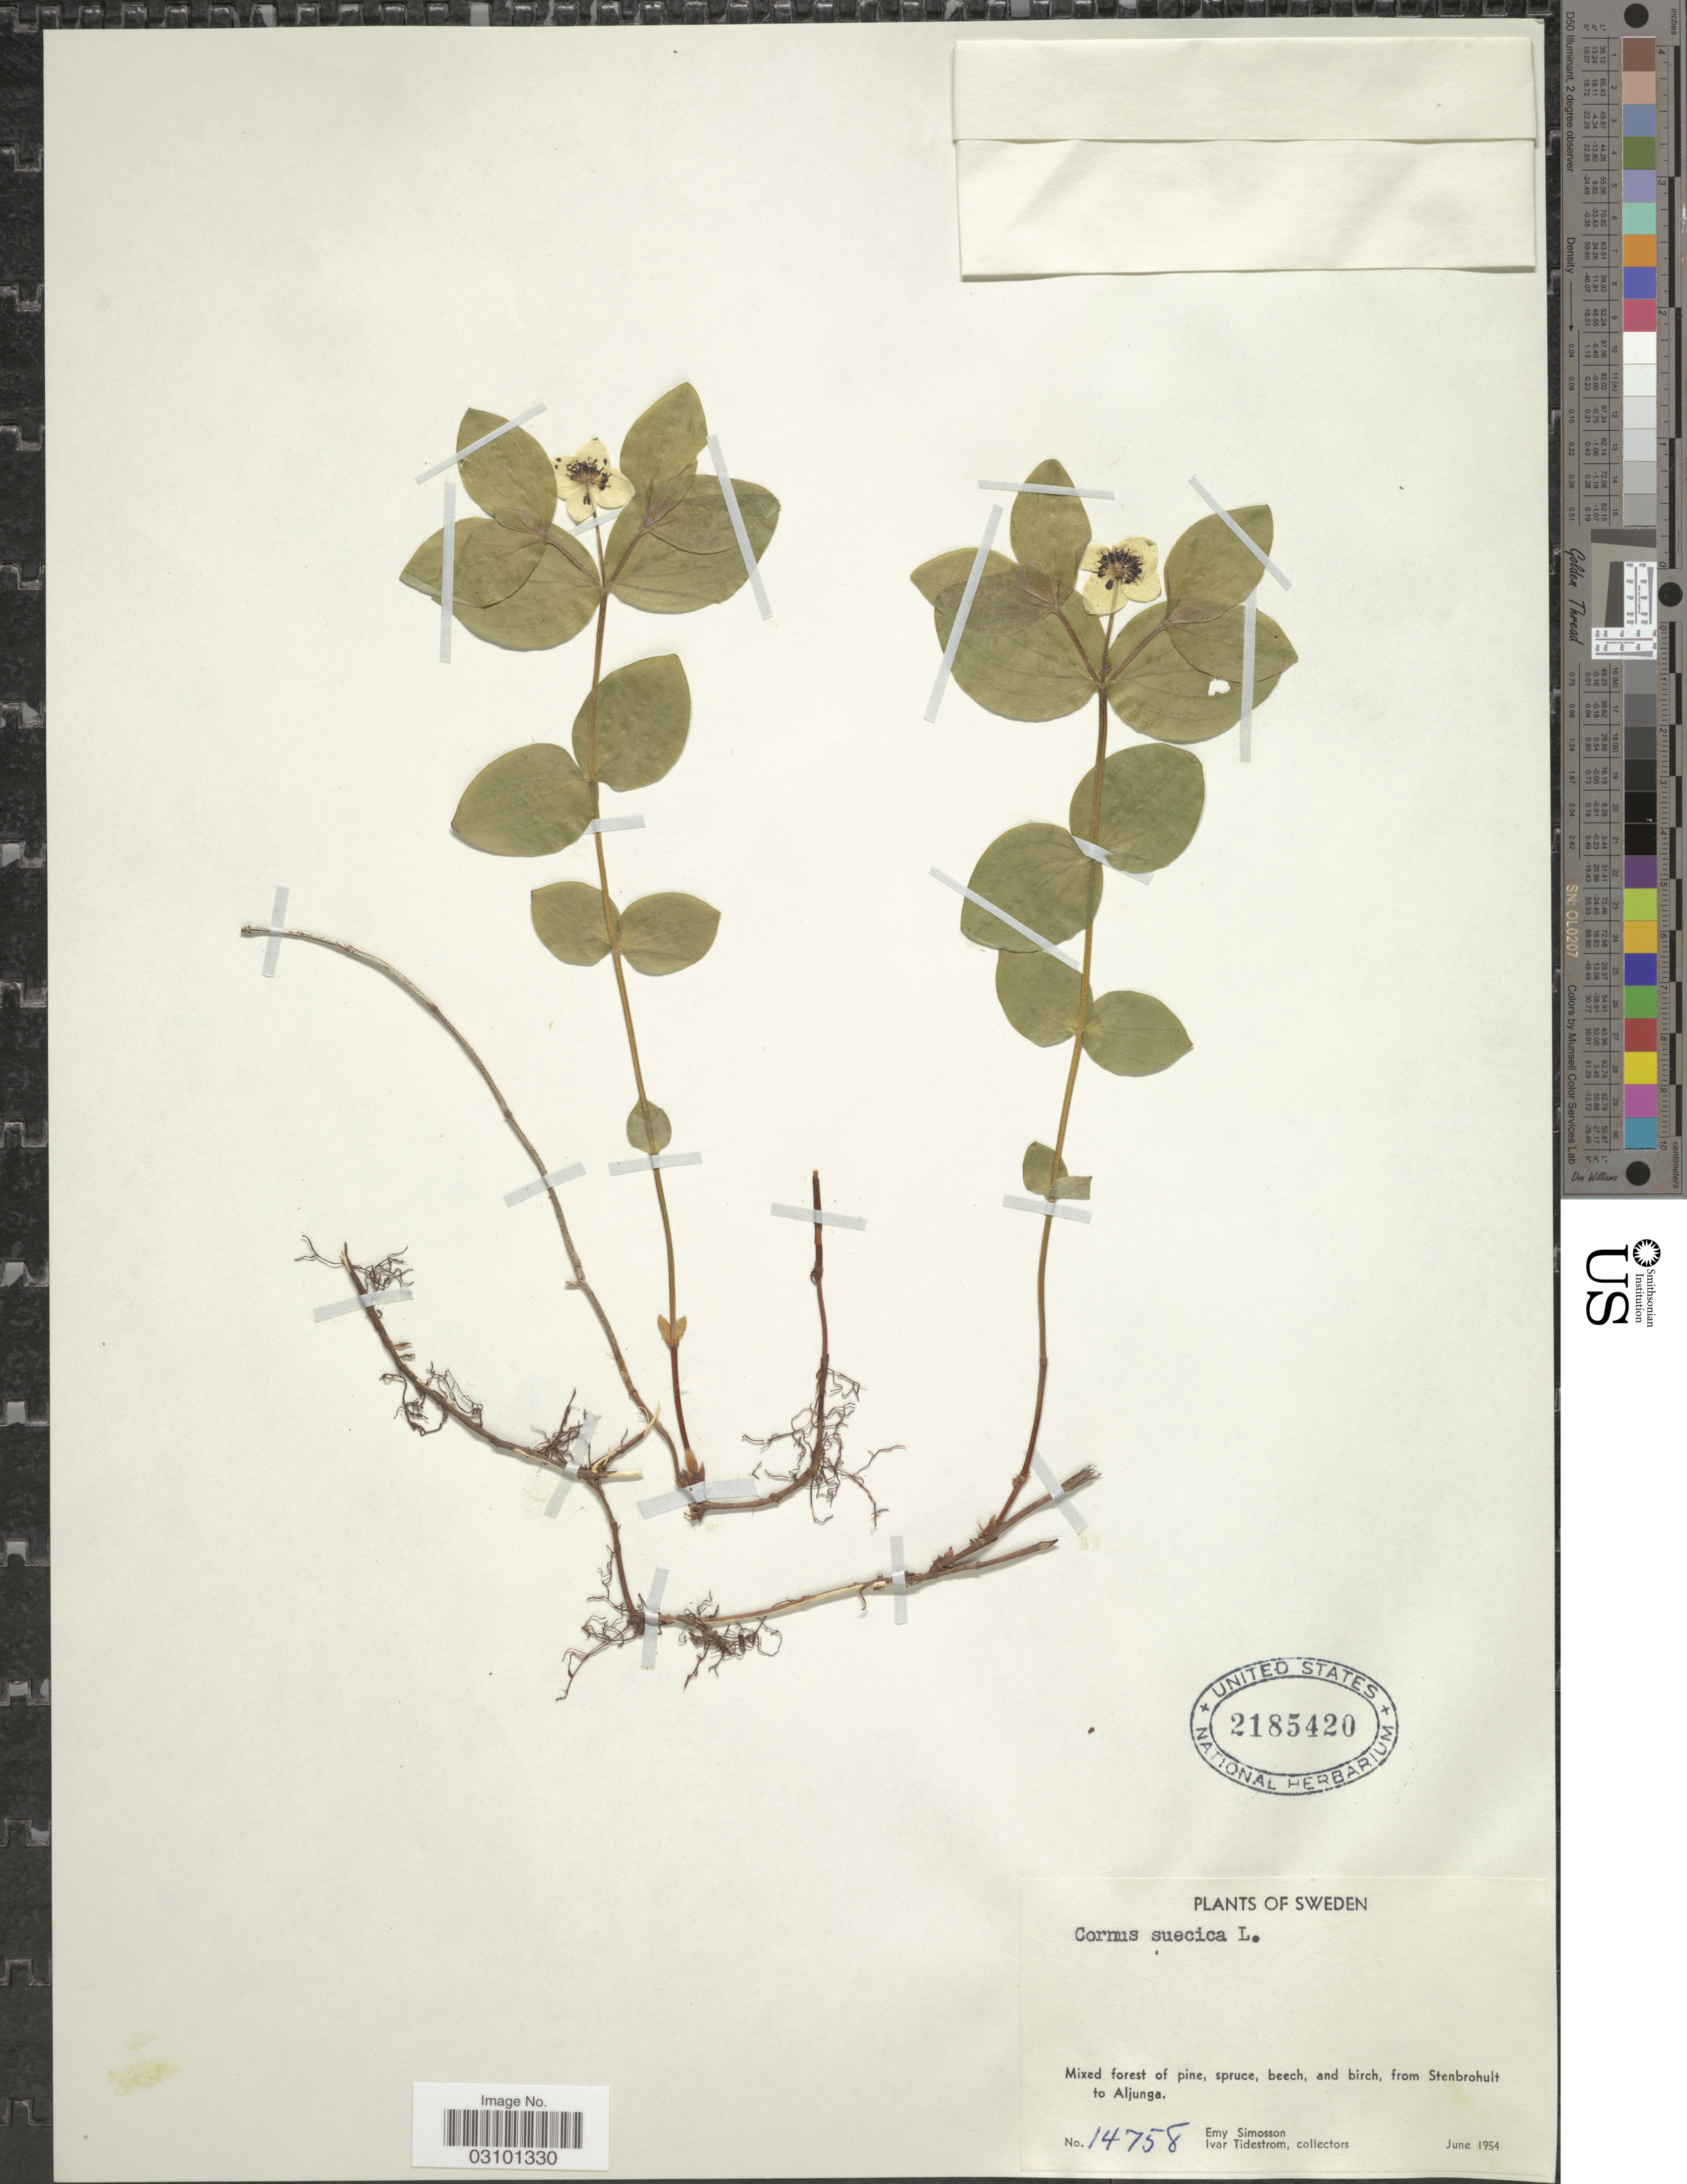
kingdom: Plantae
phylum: Tracheophyta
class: Magnoliopsida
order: Cornales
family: Cornaceae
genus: Cornus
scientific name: Cornus suecica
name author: L.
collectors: E. Simosson & I. F. Tidestrom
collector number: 14758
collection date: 1954-06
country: Sweden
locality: Mixed forest of pine, spruce, beech, and birch, from Stenbrohult to Aljunga.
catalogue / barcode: US 2185420